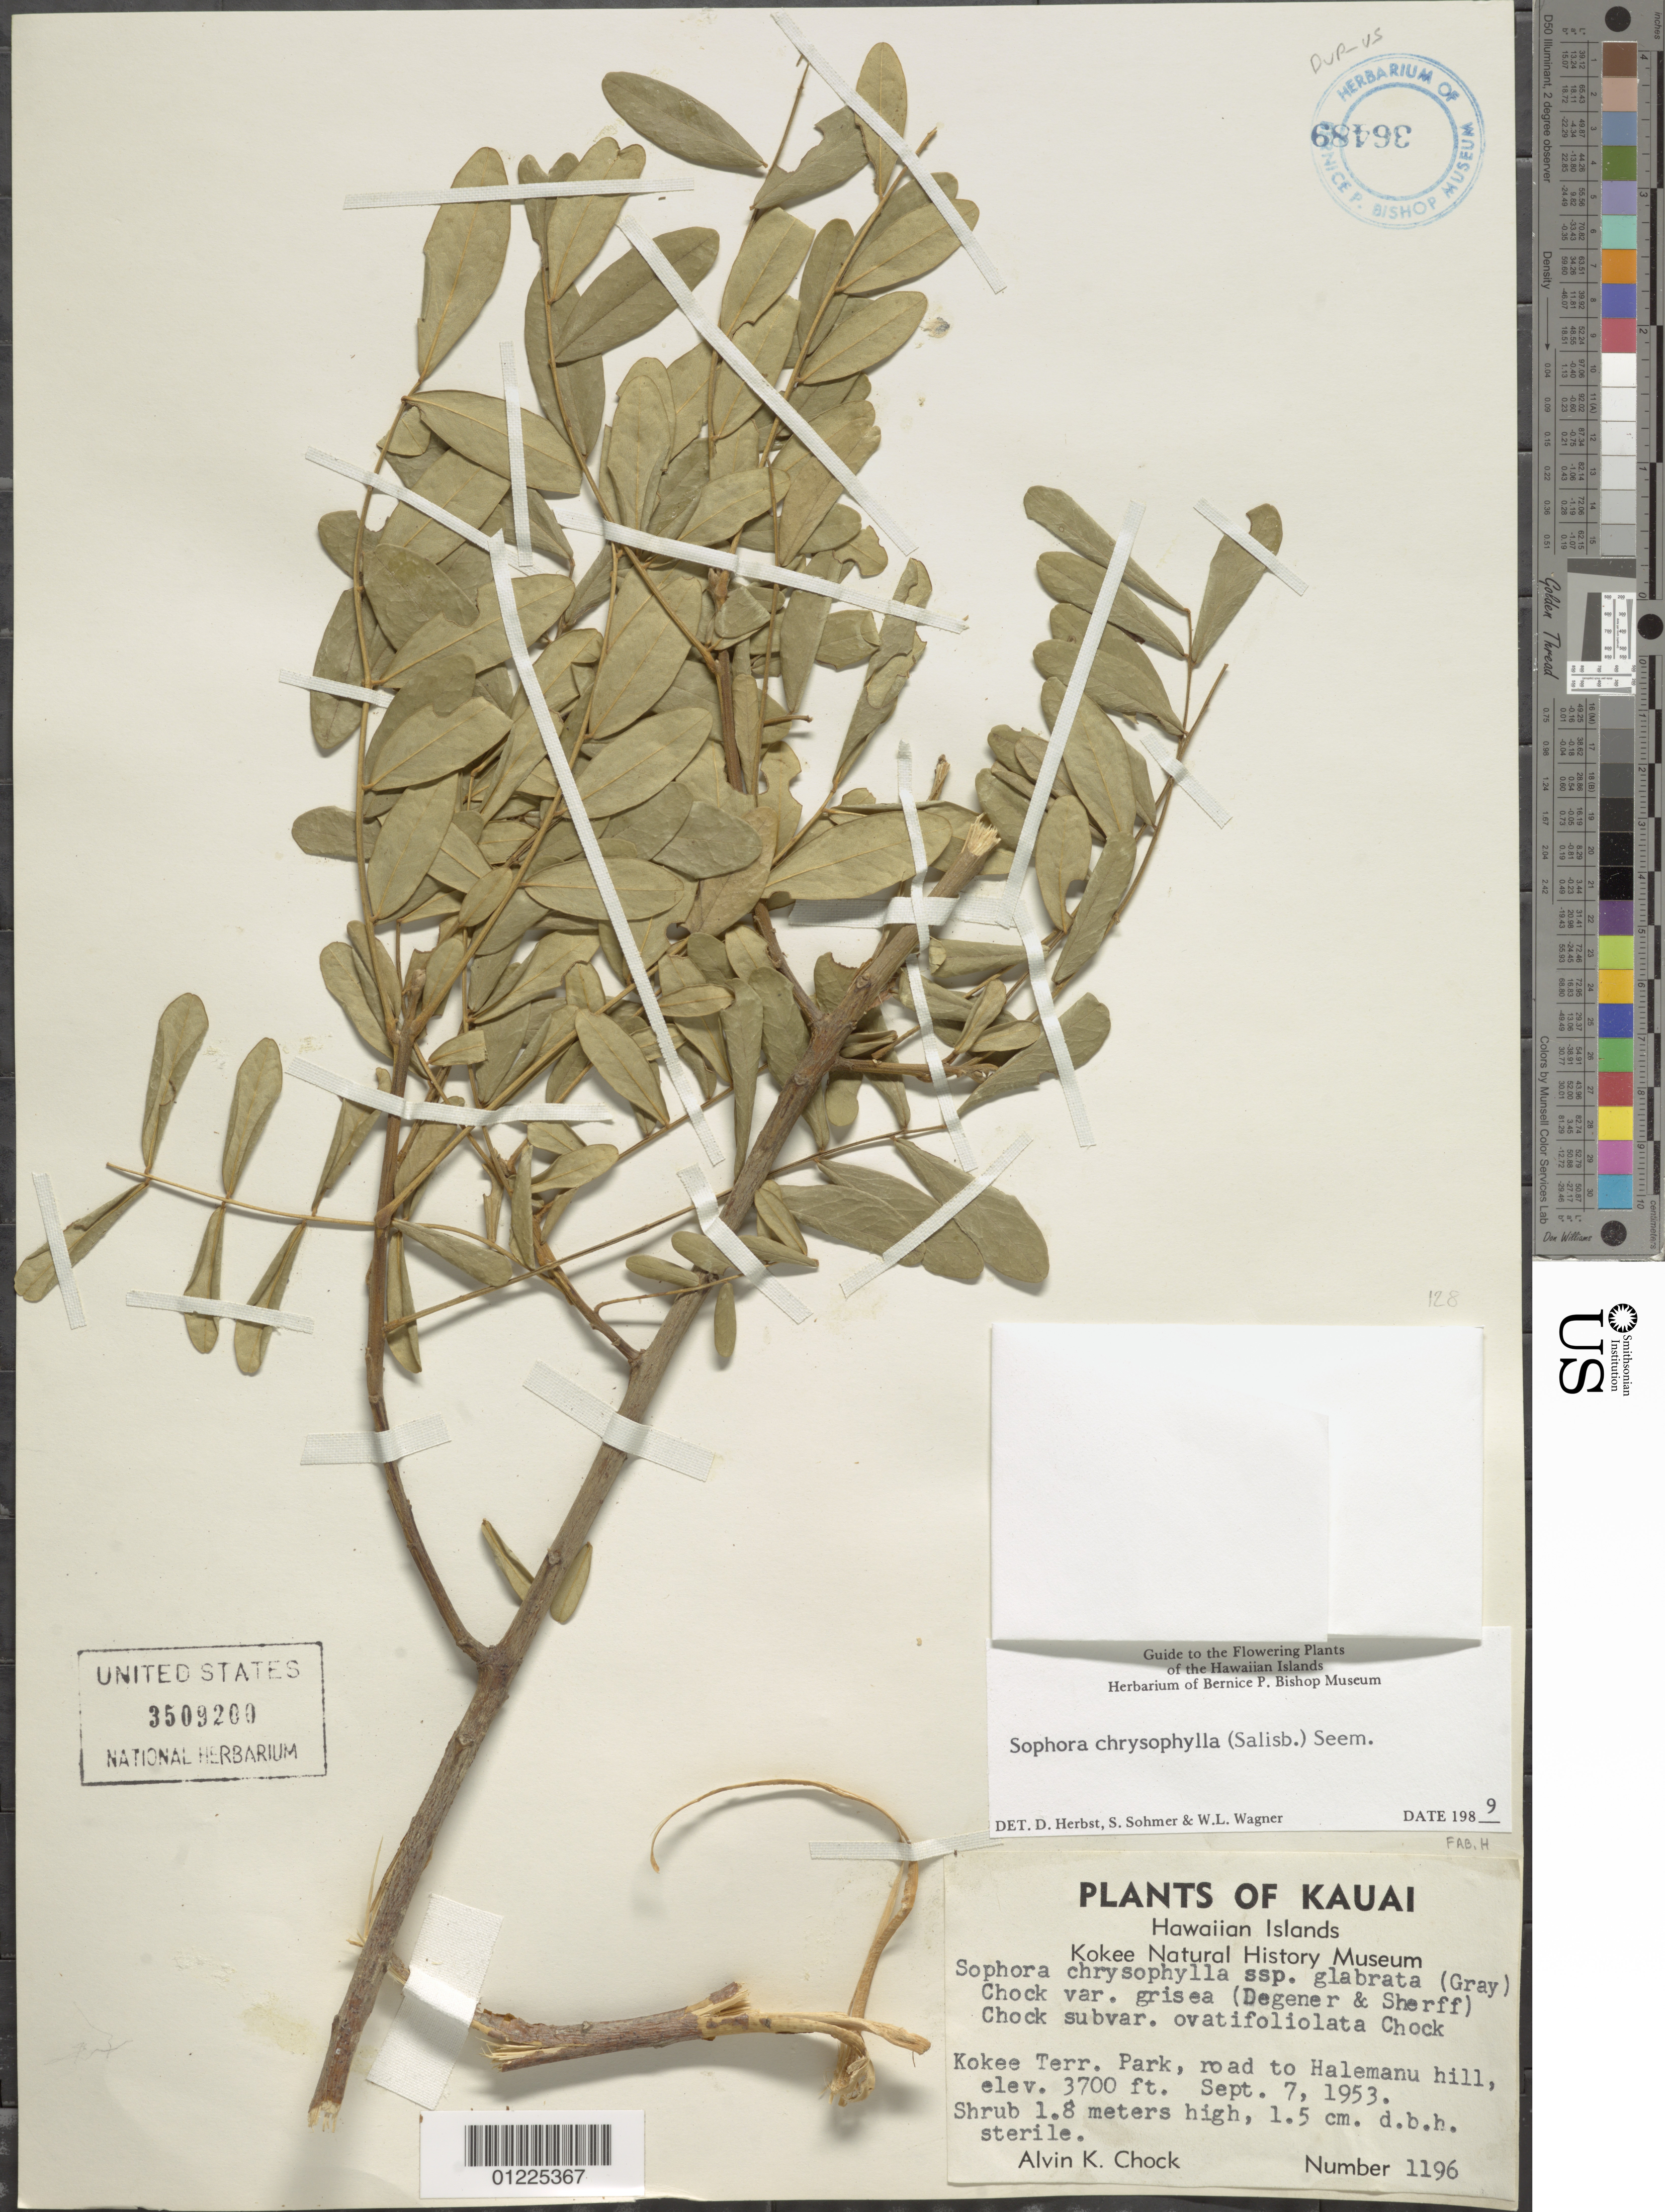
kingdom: Plantae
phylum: Tracheophyta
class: Magnoliopsida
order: Fabales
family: Fabaceae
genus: Sophora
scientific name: Sophora chrysophylla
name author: (Salisb.) Seem.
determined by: Herbst, D. R.; Sohmer, S. H.; Wagner, W. L.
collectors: A. Chock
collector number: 1196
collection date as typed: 7 Sep 1953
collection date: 1953-09-07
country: United States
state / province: Hawaii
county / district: Kauai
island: Kaua'i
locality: Kokee Territorial Park, road to Halemanu hill.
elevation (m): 1128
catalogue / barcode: US 3509200